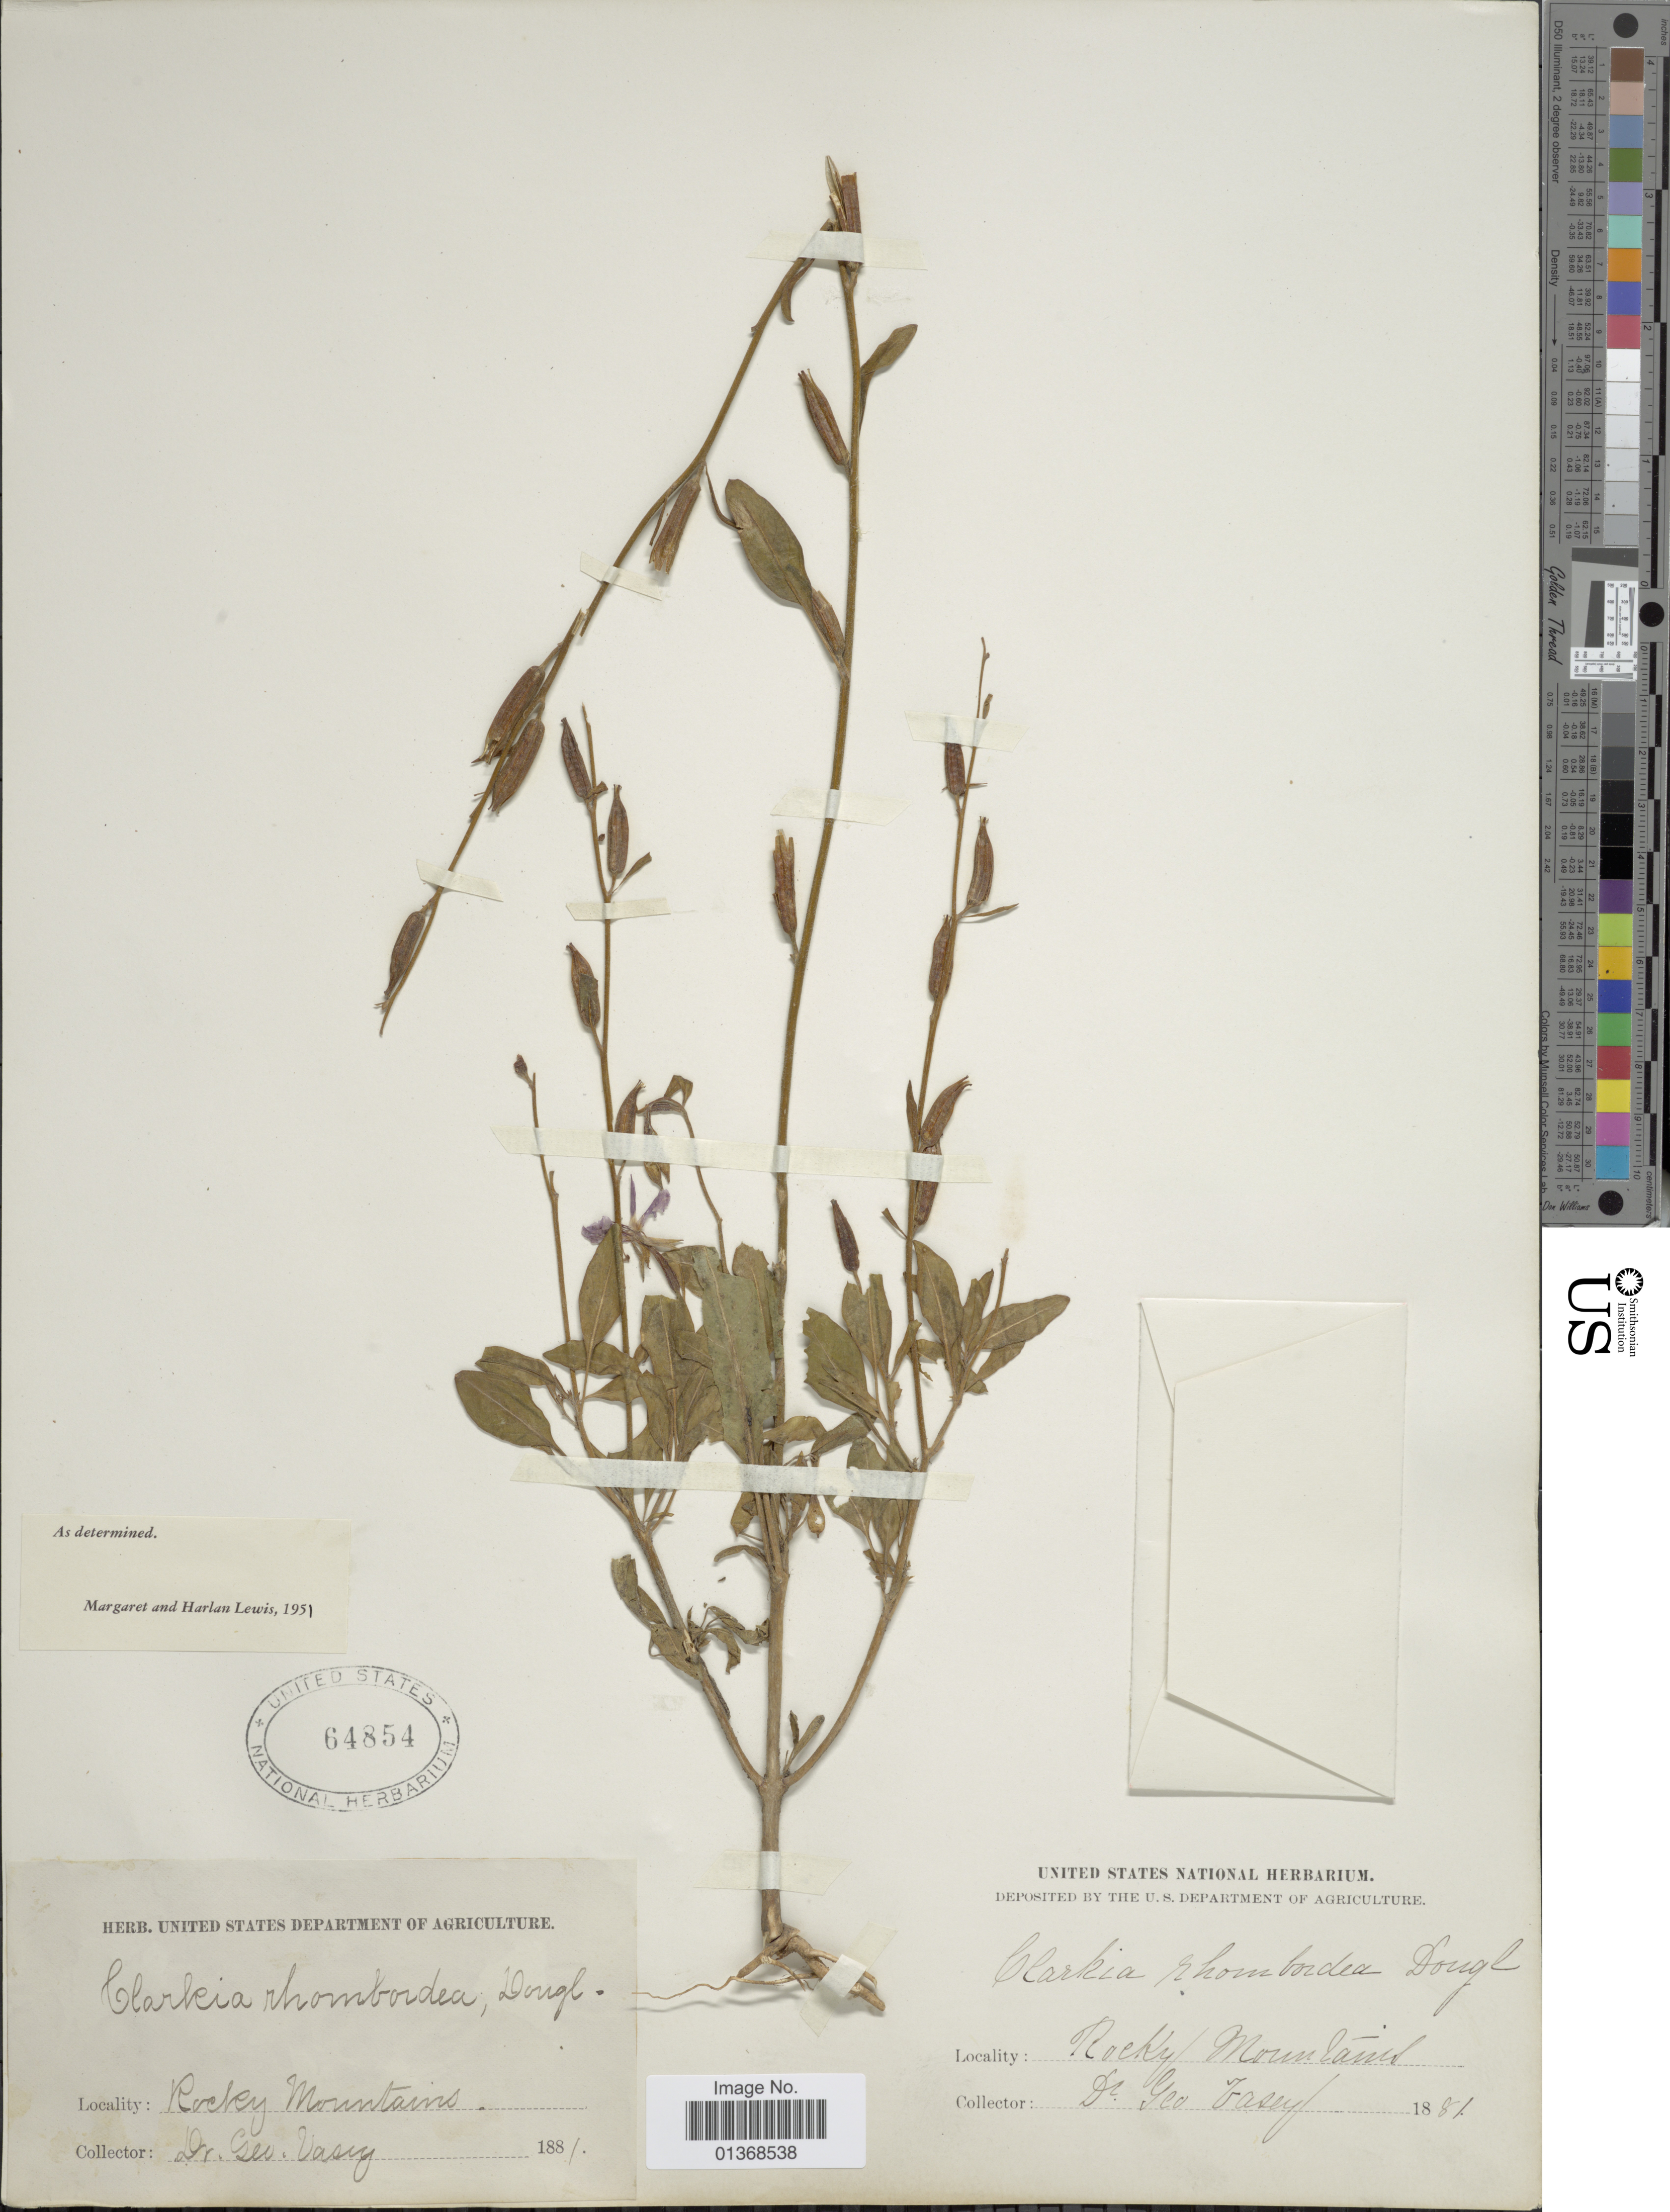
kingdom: Plantae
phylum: Tracheophyta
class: Magnoliopsida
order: Myrtales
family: Onagraceae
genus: Clarkia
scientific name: Clarkia rhomboidea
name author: Douglas ex Hook.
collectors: G. R. Vasey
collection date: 1881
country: United States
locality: Rocky Mountains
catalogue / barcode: US 64854